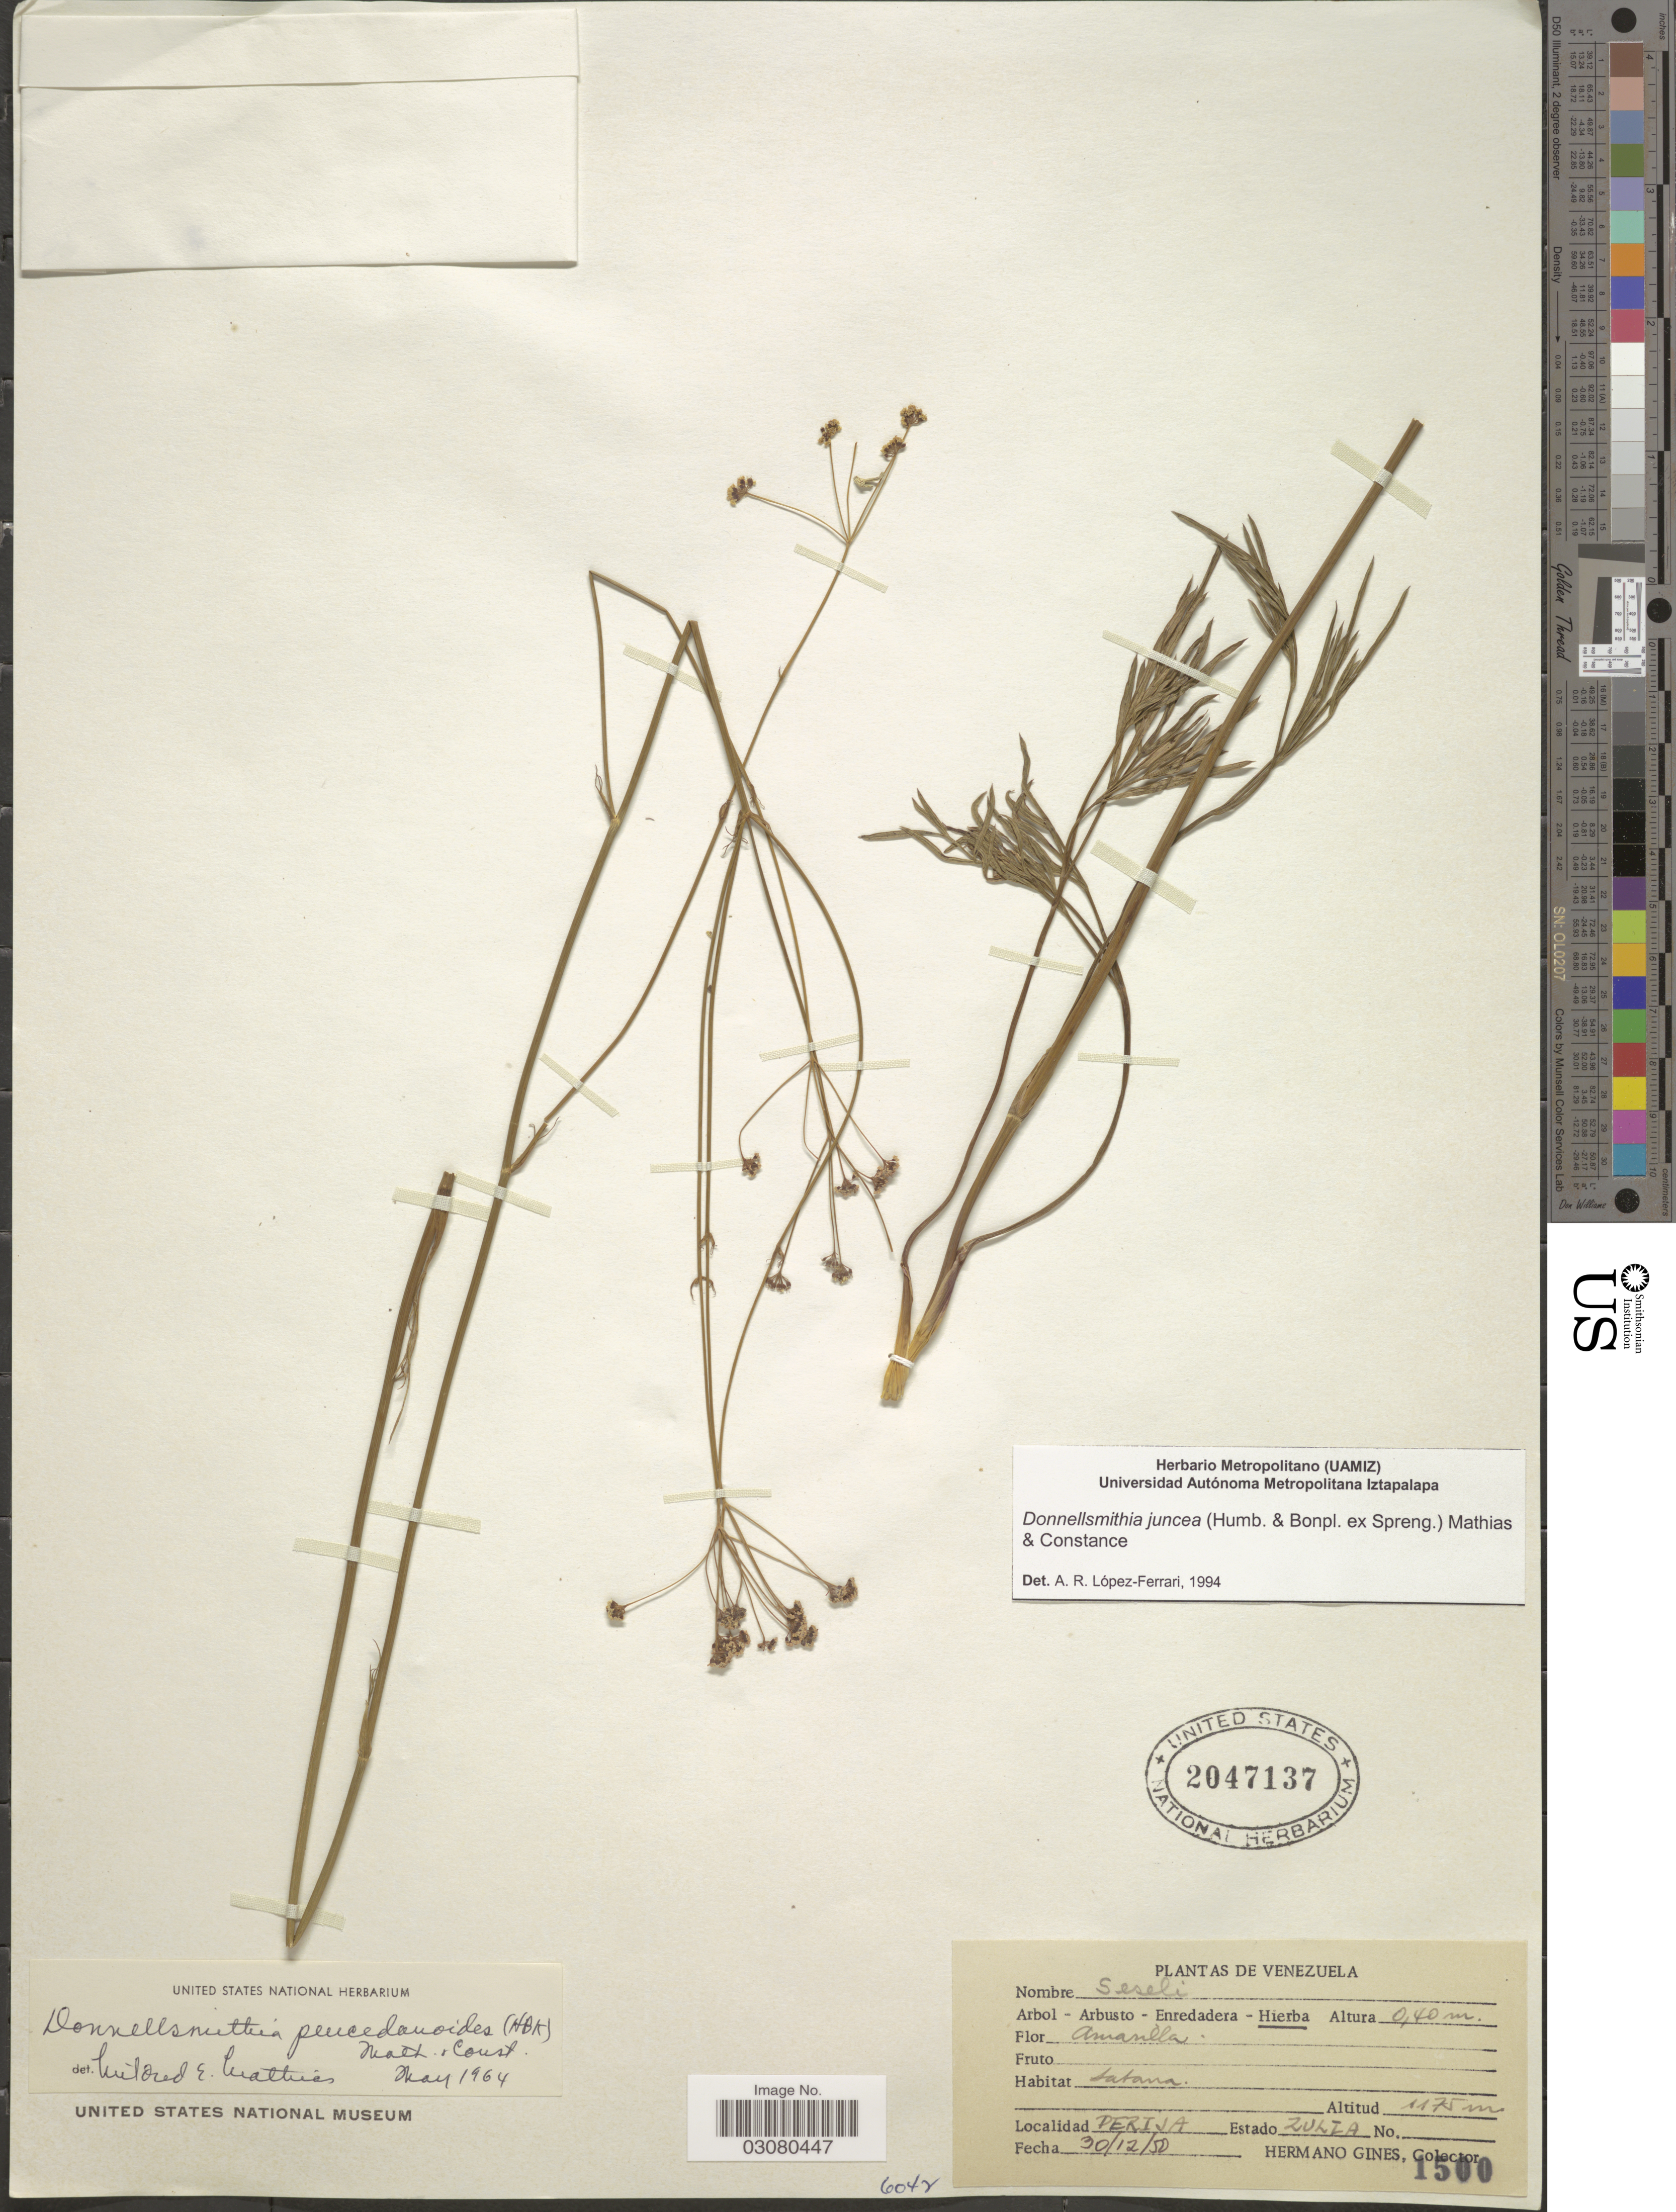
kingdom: Plantae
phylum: Tracheophyta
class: Magnoliopsida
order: Apiales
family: Apiaceae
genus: Donnellsmithia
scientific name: Donnellsmithia juncea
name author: (Humb. & Bonpl. ex Spreng.) Mathias & Constance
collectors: Bro. Gines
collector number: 1500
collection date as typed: Transcribed d/m/y: 30/12/50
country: Venezuela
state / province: Zulia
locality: Perija.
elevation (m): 1175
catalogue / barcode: US 2047137